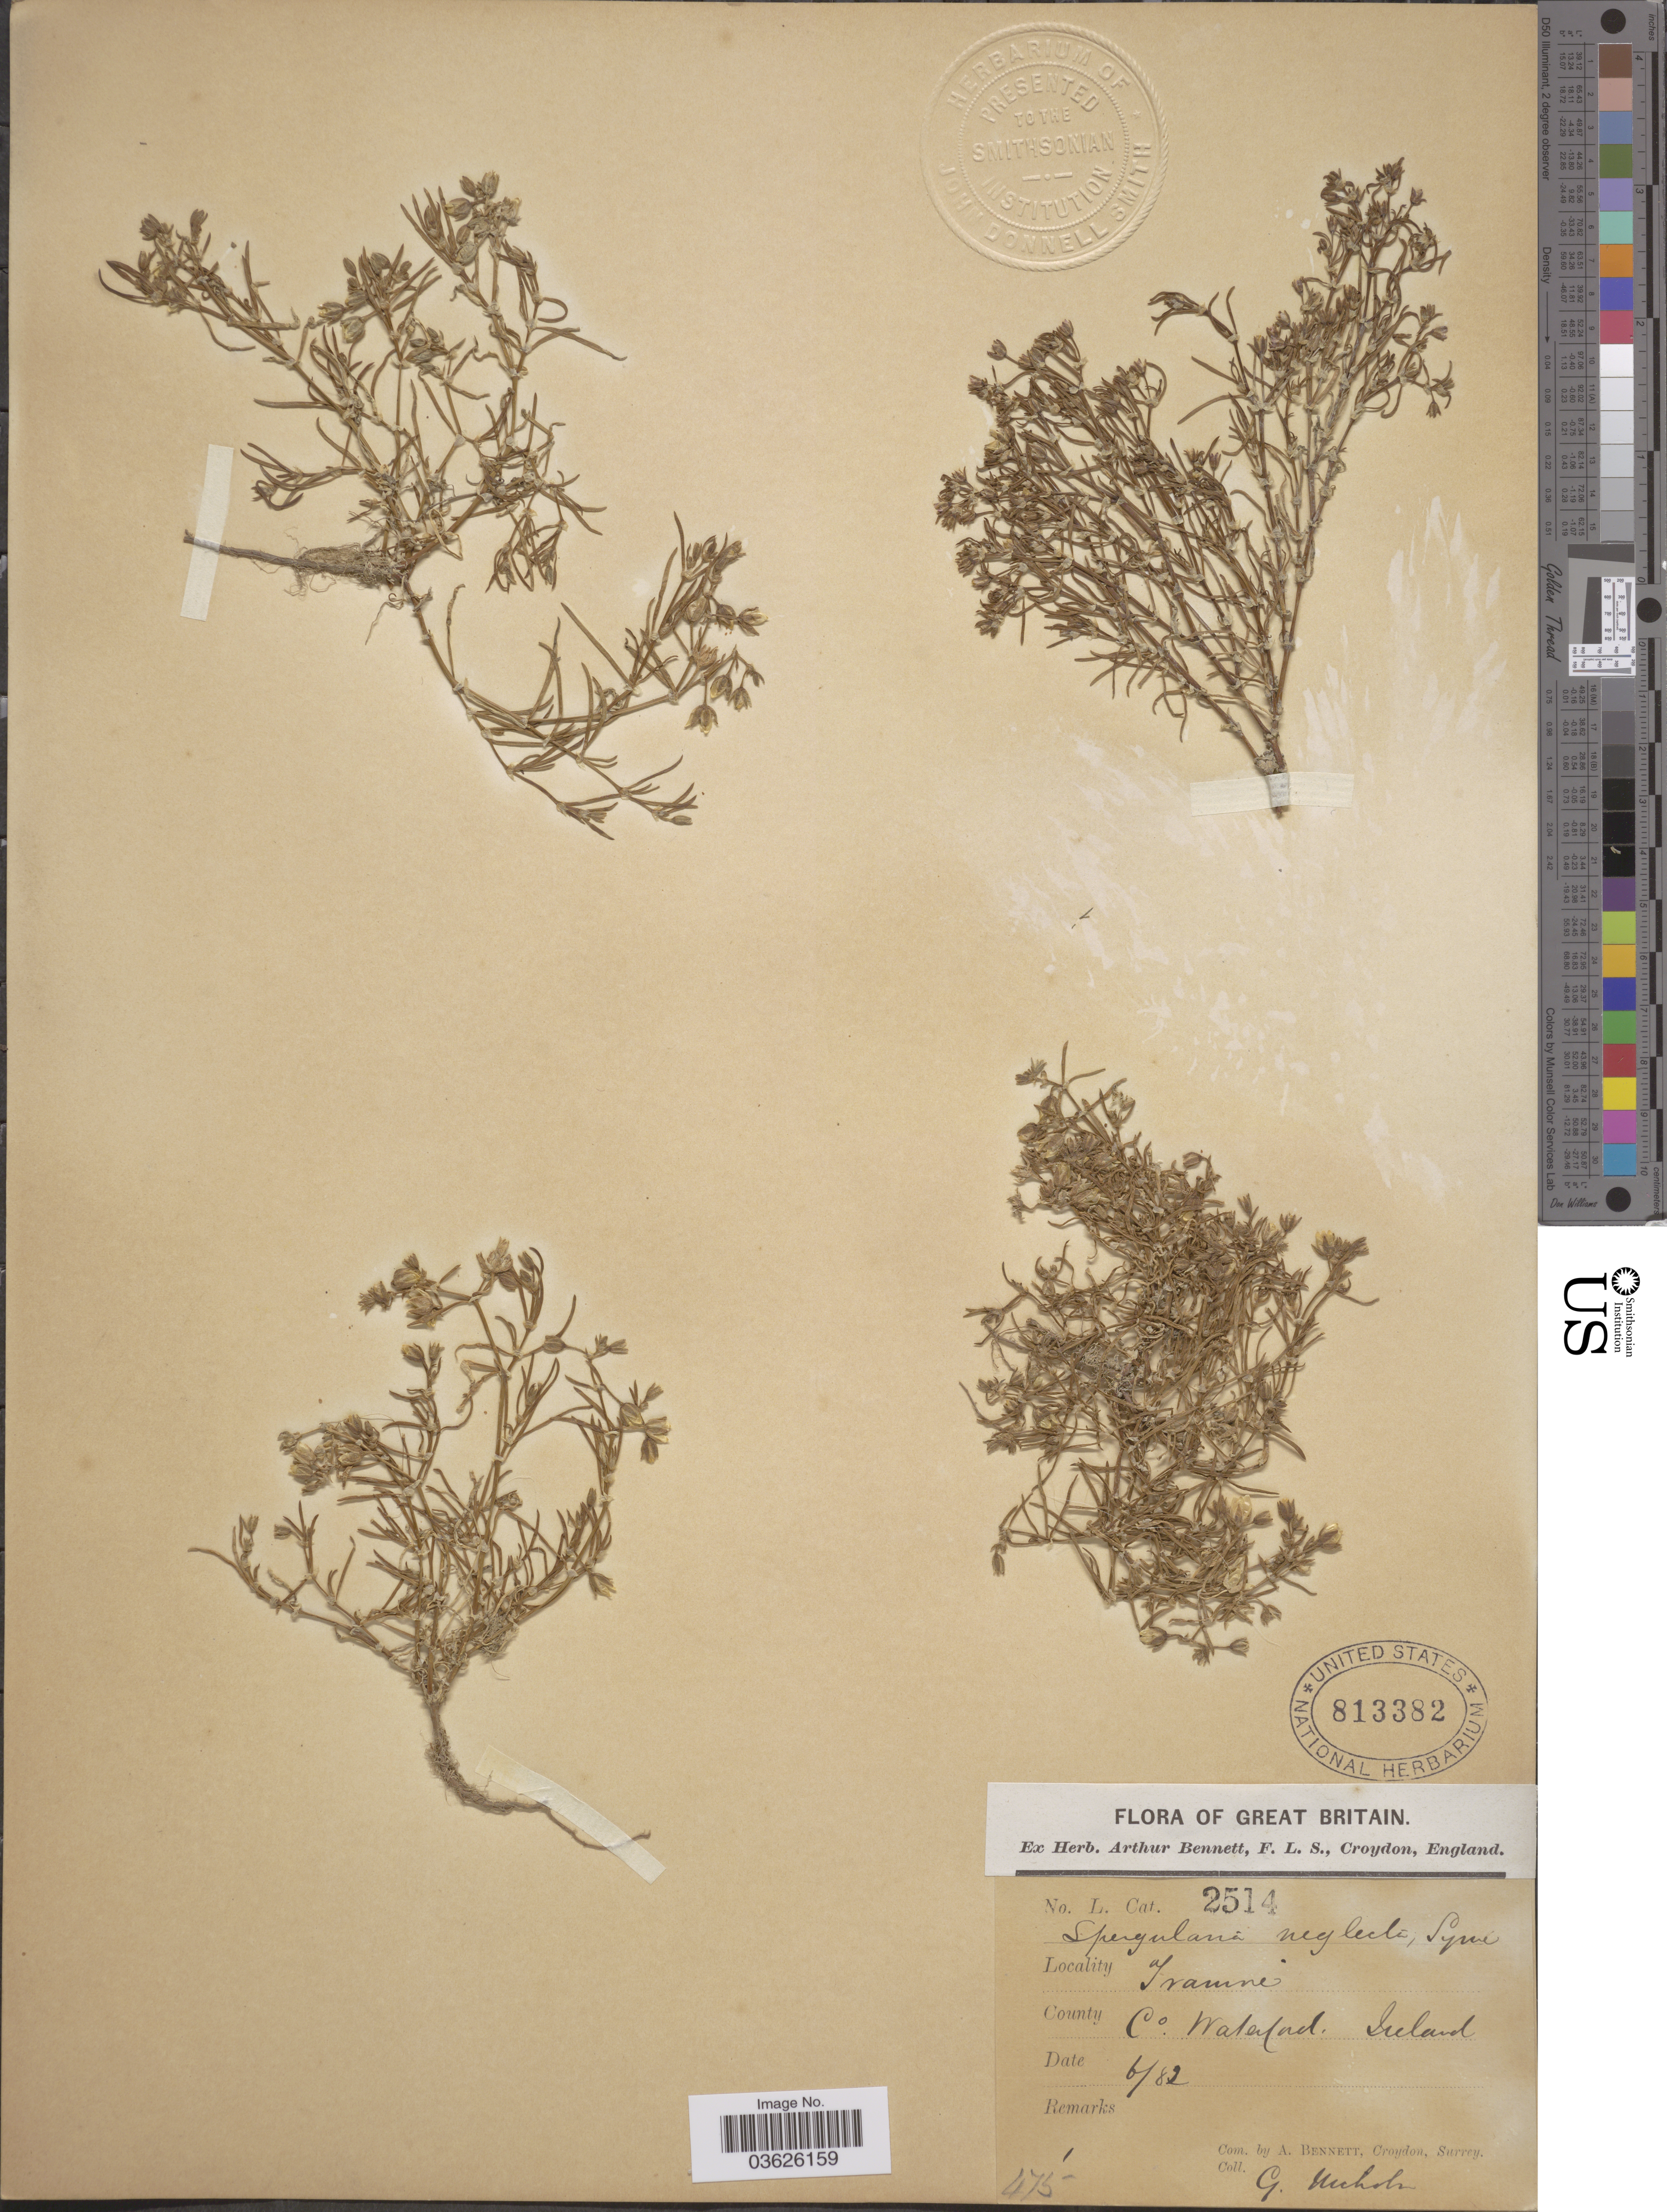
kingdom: Plantae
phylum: Tracheophyta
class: Magnoliopsida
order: Caryophyllales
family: Caryophyllaceae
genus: Spergularia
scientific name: Spergularia neglecta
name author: Syme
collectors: G. Nichols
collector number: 475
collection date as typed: Transcribed d/m/y: /6/82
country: Ireland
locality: Great Britain. Tramore interpreted]. County Co. Waterford.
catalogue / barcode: US 813382